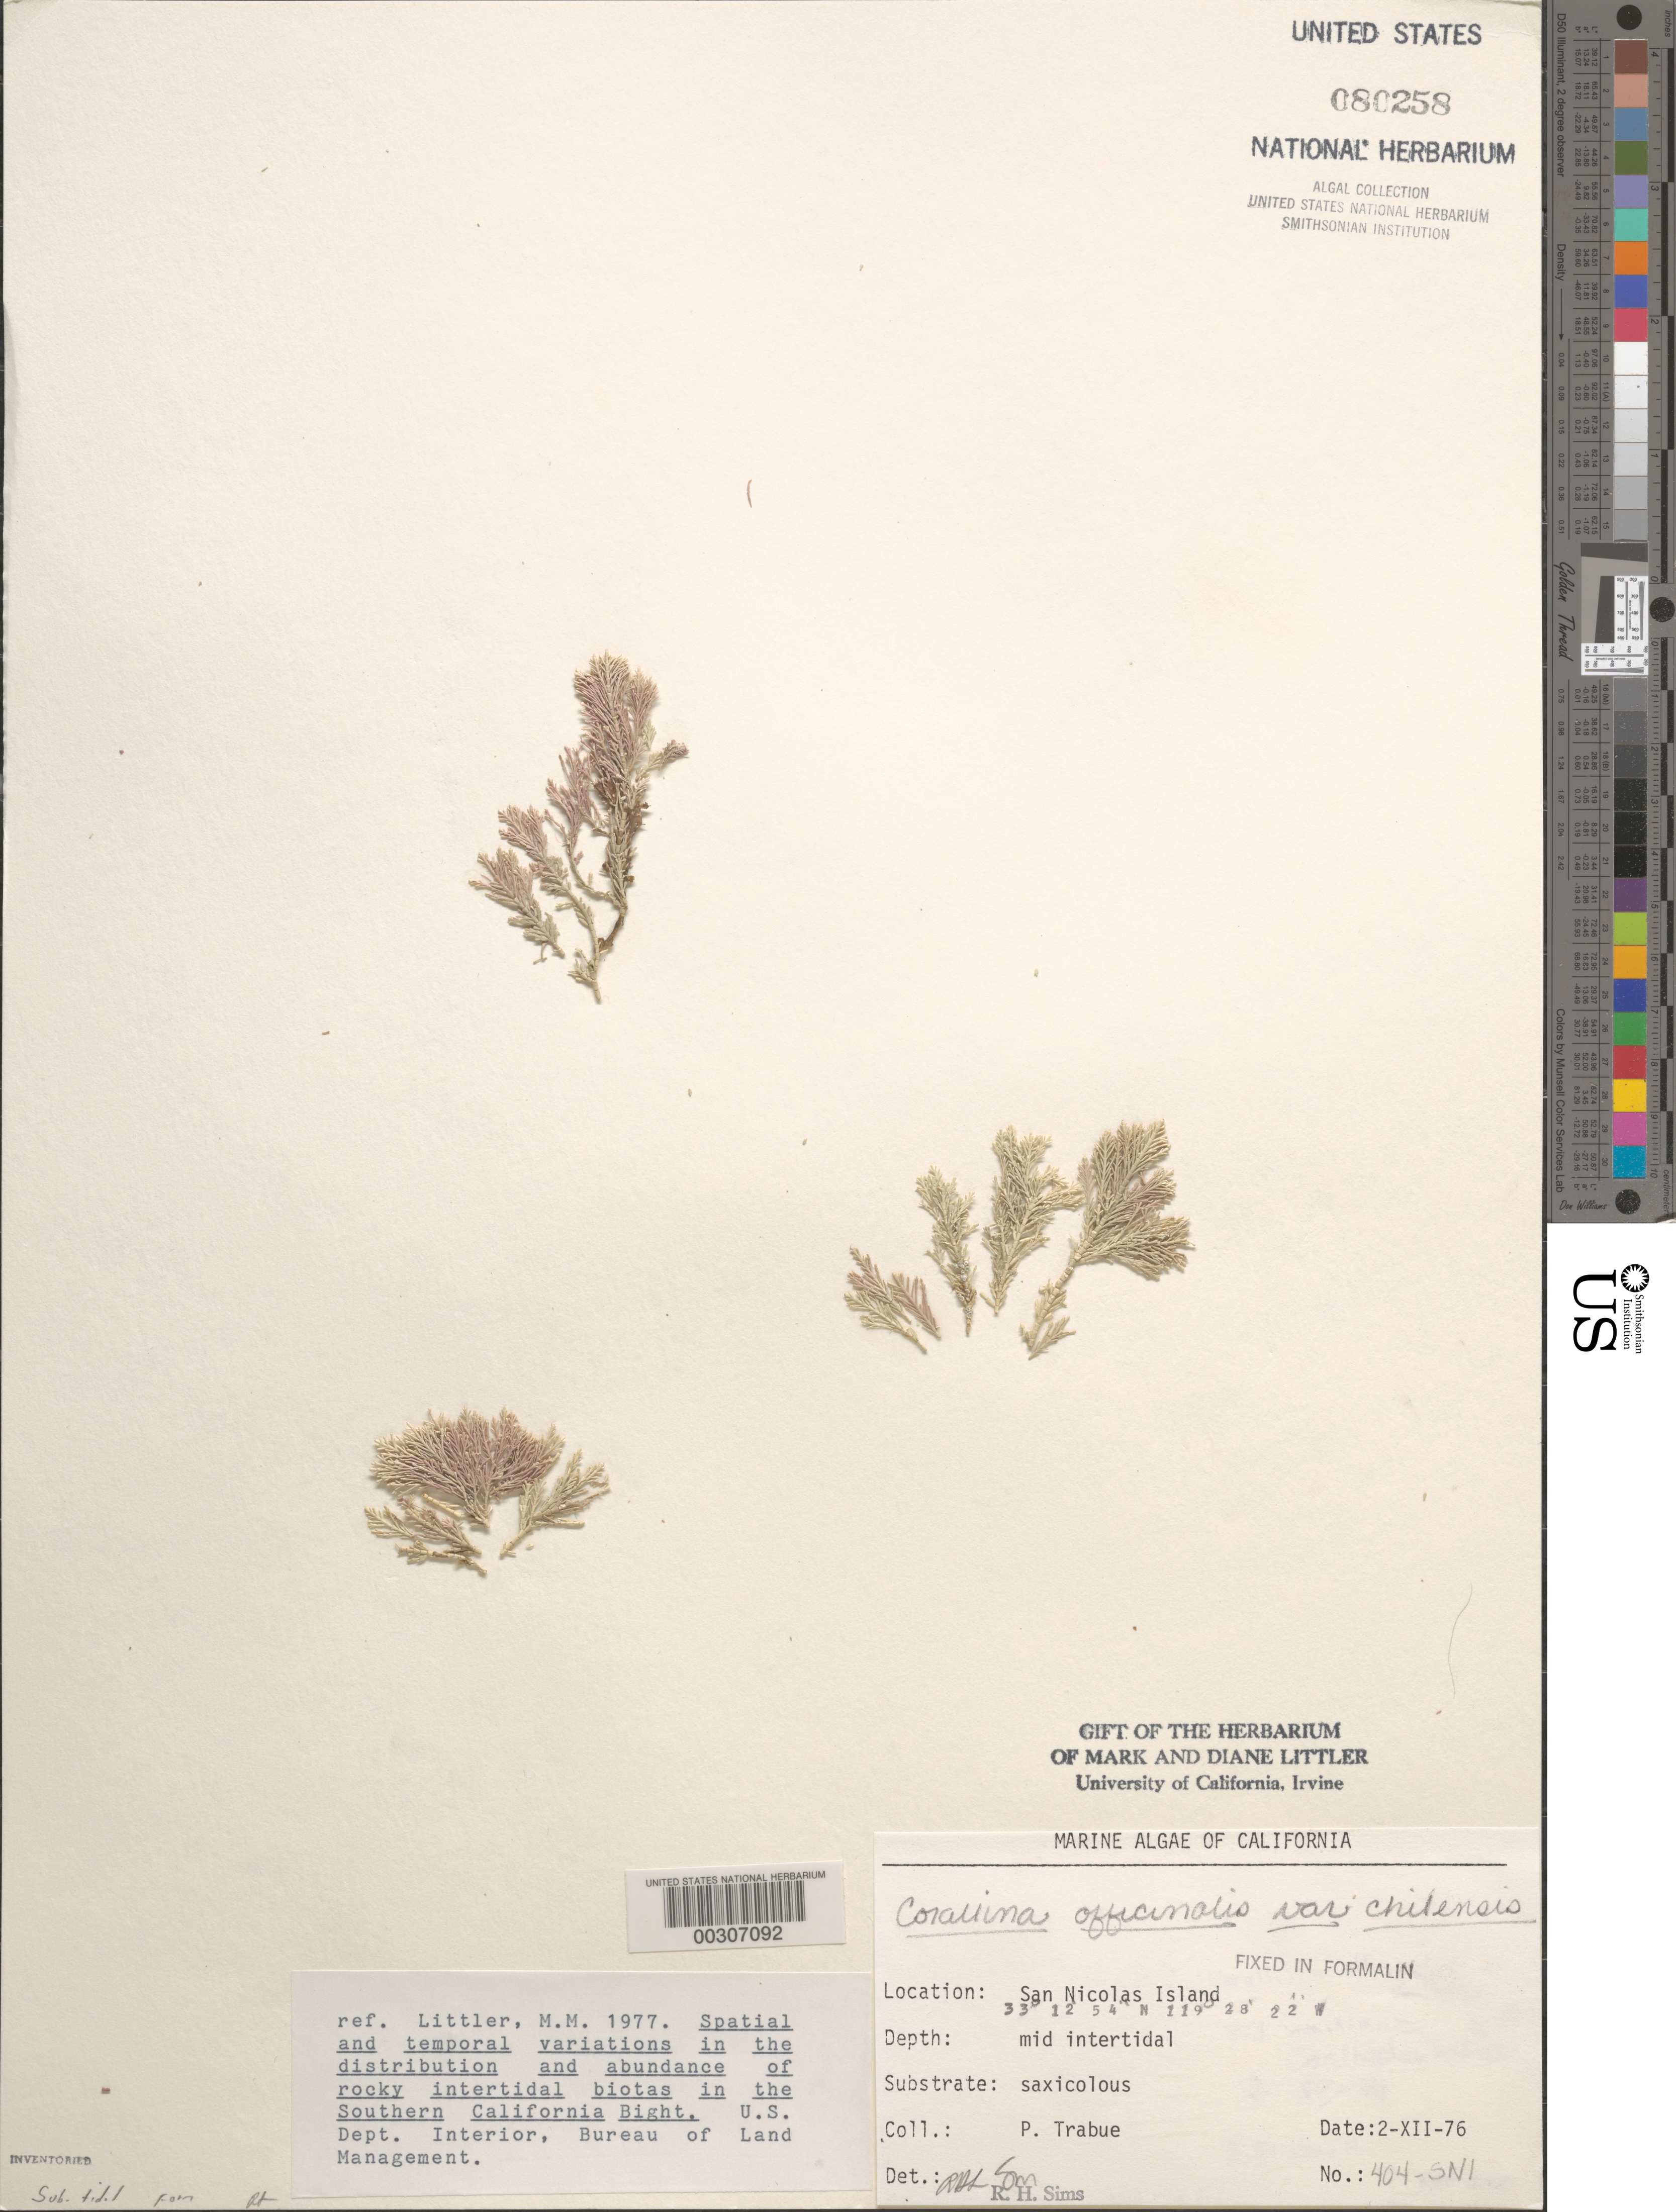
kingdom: Plantae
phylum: Rhodophyta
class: Florideophyceae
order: Corallinales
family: Corallinaceae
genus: Corallina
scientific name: Corallina officinalis var. chilensis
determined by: Sims, Robert H.; Murray, S. N.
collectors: P. J. Trabue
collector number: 404-sni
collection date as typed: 02 Dec 1976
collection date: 1976-12-02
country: United States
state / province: California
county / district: Ventura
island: San Nicolas Island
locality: Dutch Harbor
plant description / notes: BLM-SOCALBIGHT Rocky Intertidal Survey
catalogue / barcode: US 80258